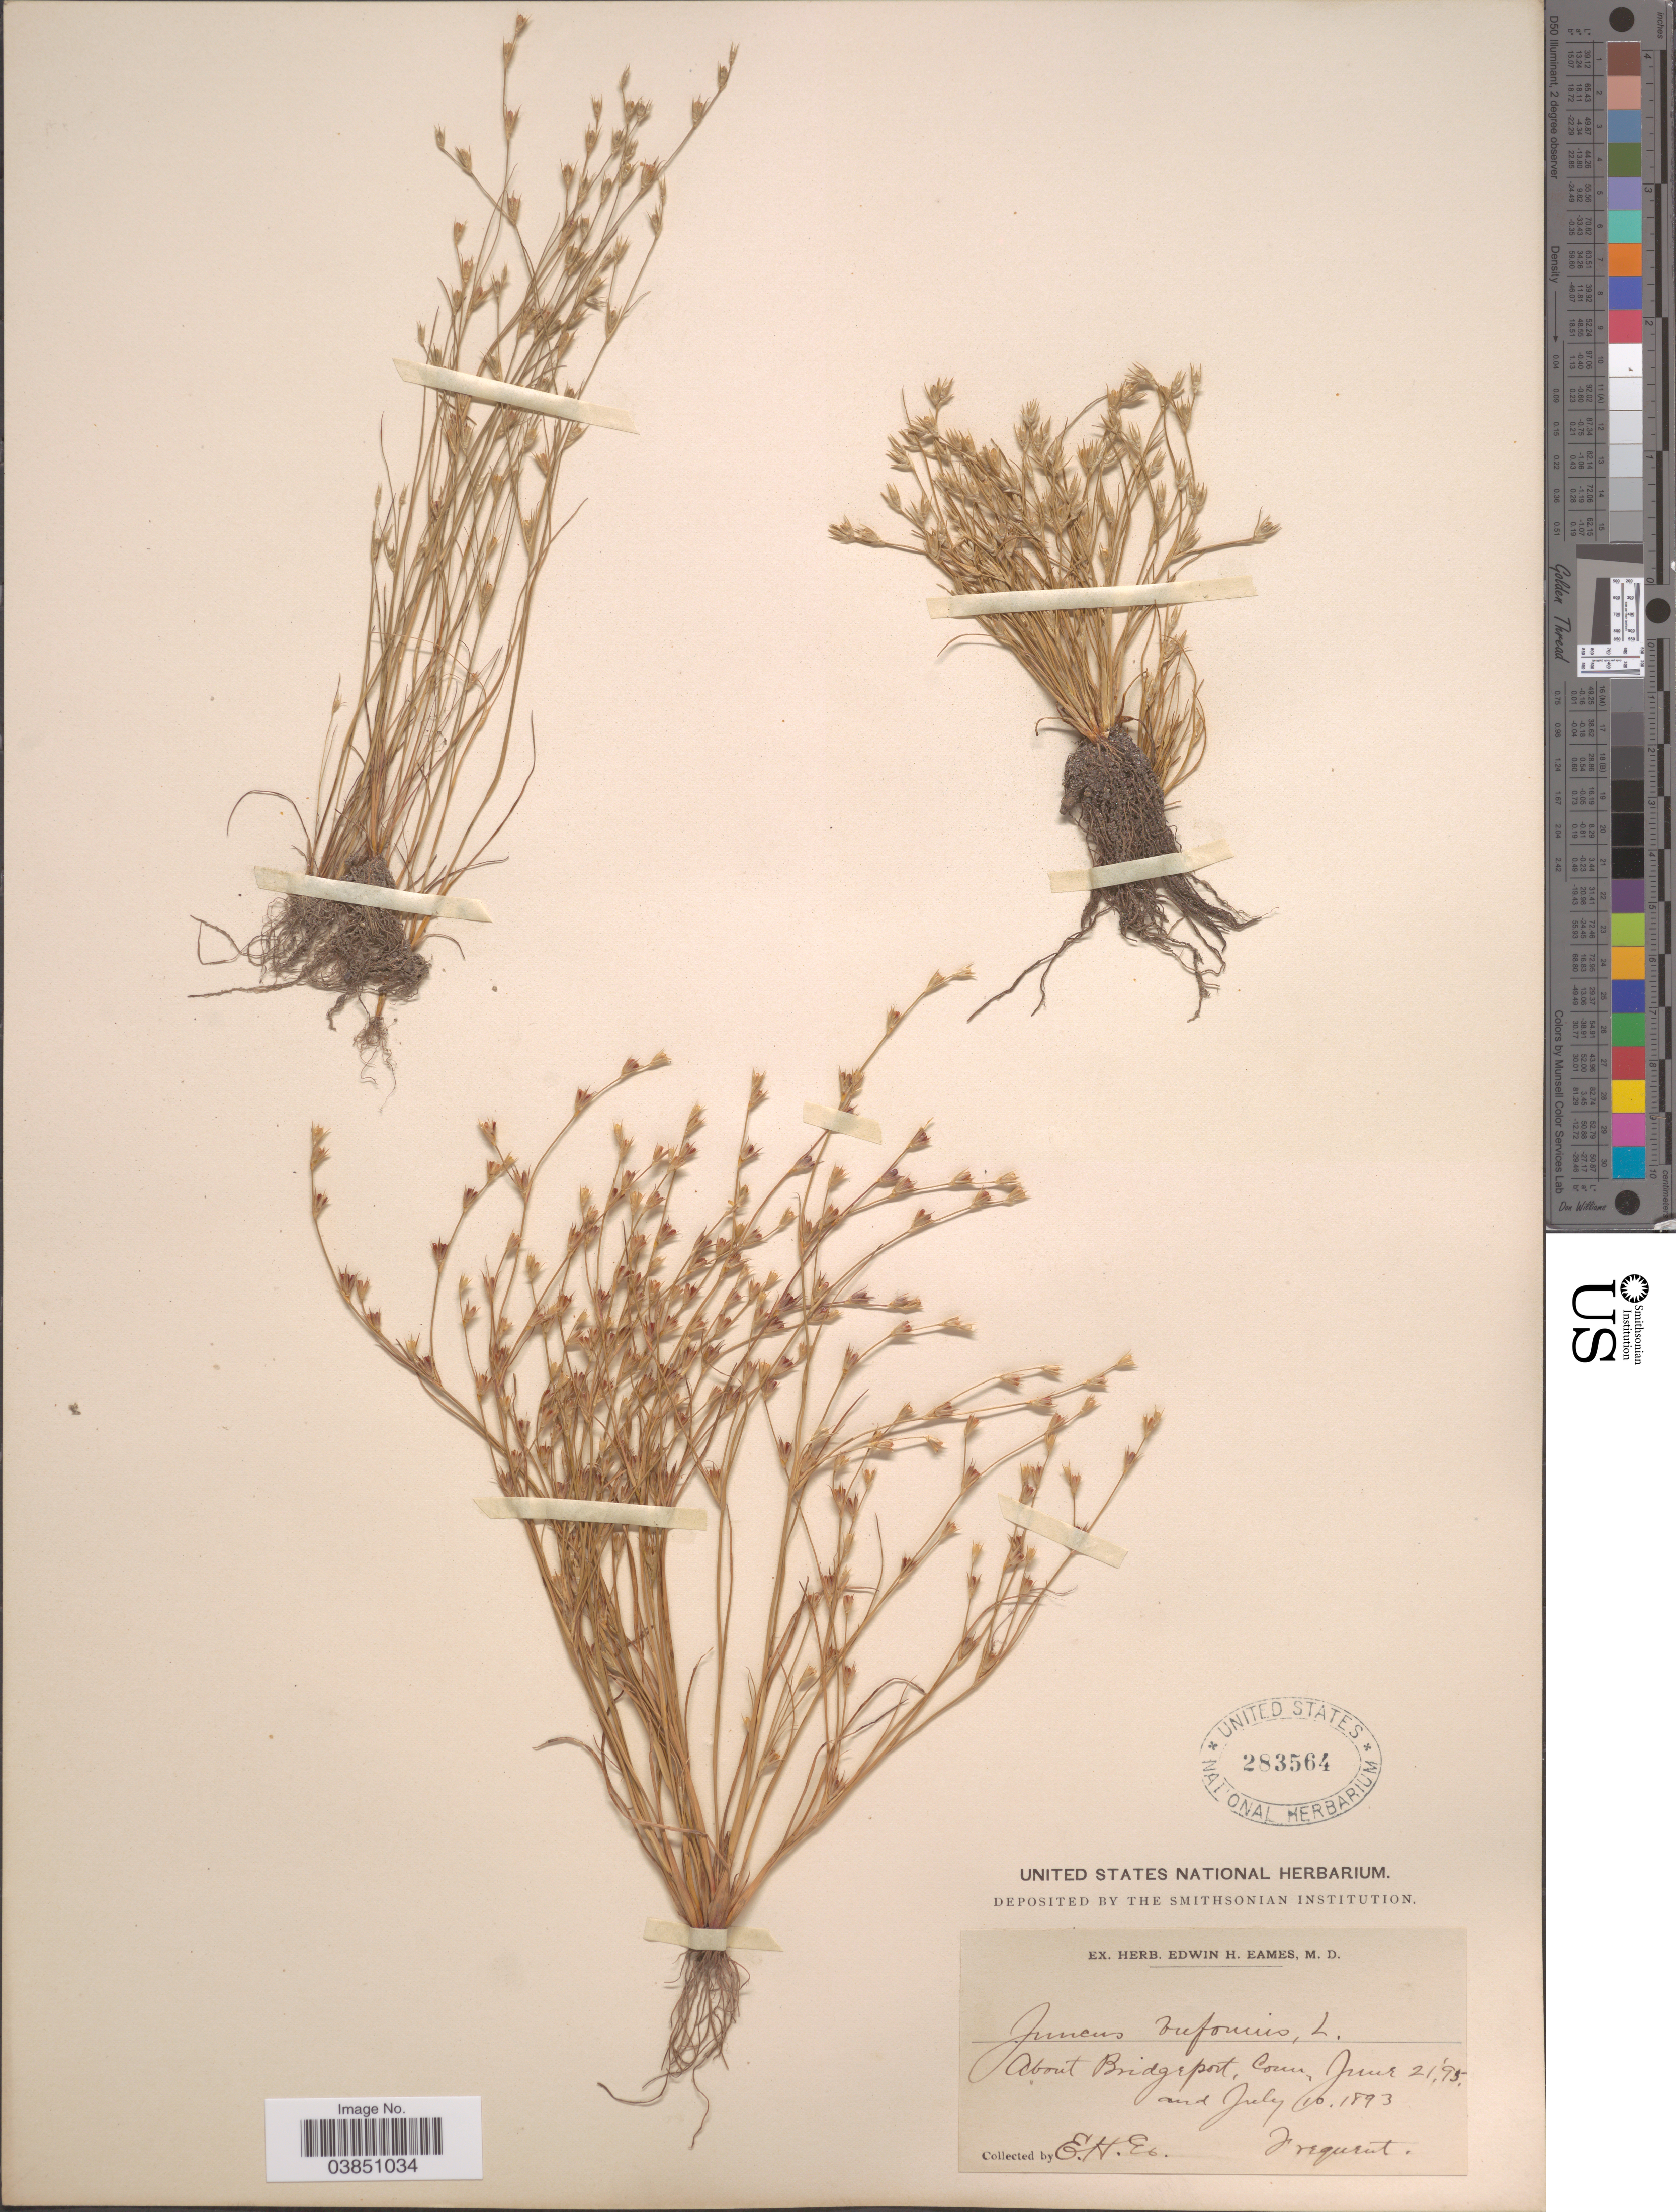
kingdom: Plantae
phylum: Tracheophyta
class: Liliopsida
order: Poales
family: Juncaceae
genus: Juncus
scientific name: Juncus bufonius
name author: L.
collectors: E. H. Eames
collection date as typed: Transcribed d/m/y: 21/6/95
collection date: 1893-07-10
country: United States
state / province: Connecticut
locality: About Bridgeport.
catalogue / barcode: US 283564